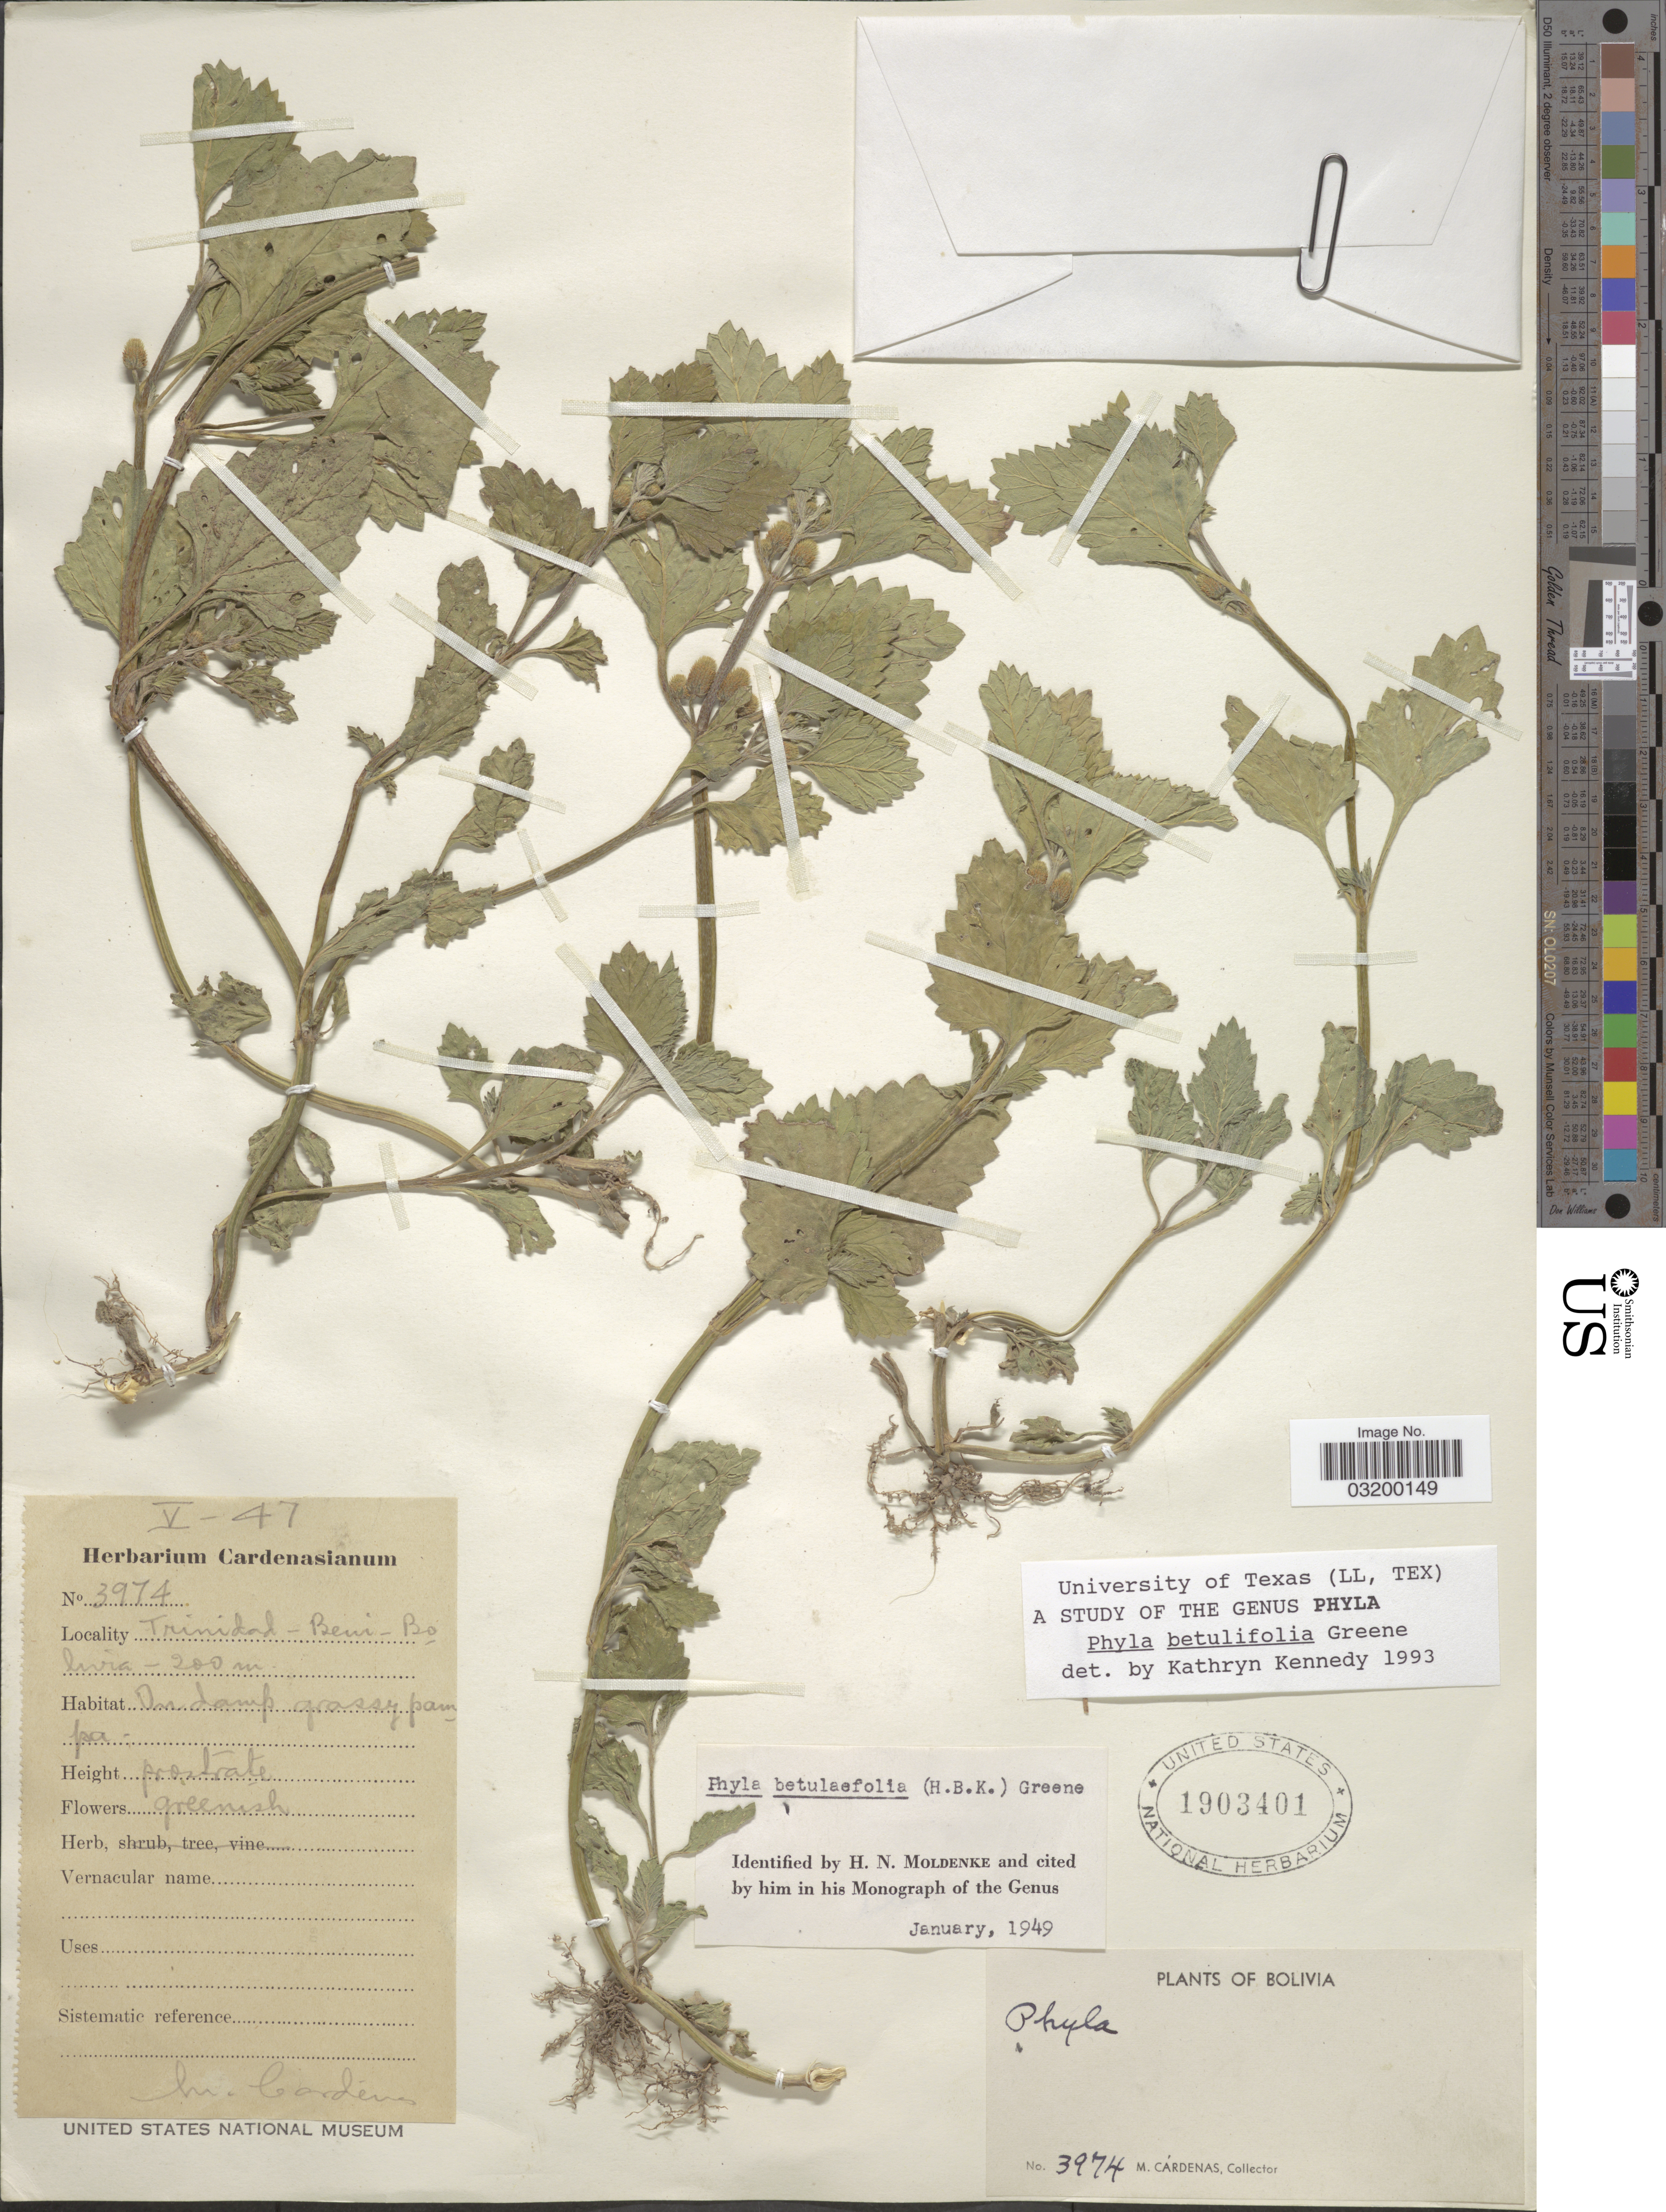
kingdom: Plantae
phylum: Tracheophyta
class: Magnoliopsida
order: Lamiales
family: Verbenaceae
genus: Phyla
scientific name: Phyla betulifolia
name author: (Kunth) Greene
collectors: M. Cárdenas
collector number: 3974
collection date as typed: Transcribed d/m/y: /5/47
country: Bolivia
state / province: Beni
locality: Trinidad.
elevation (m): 200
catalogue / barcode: US 1903401